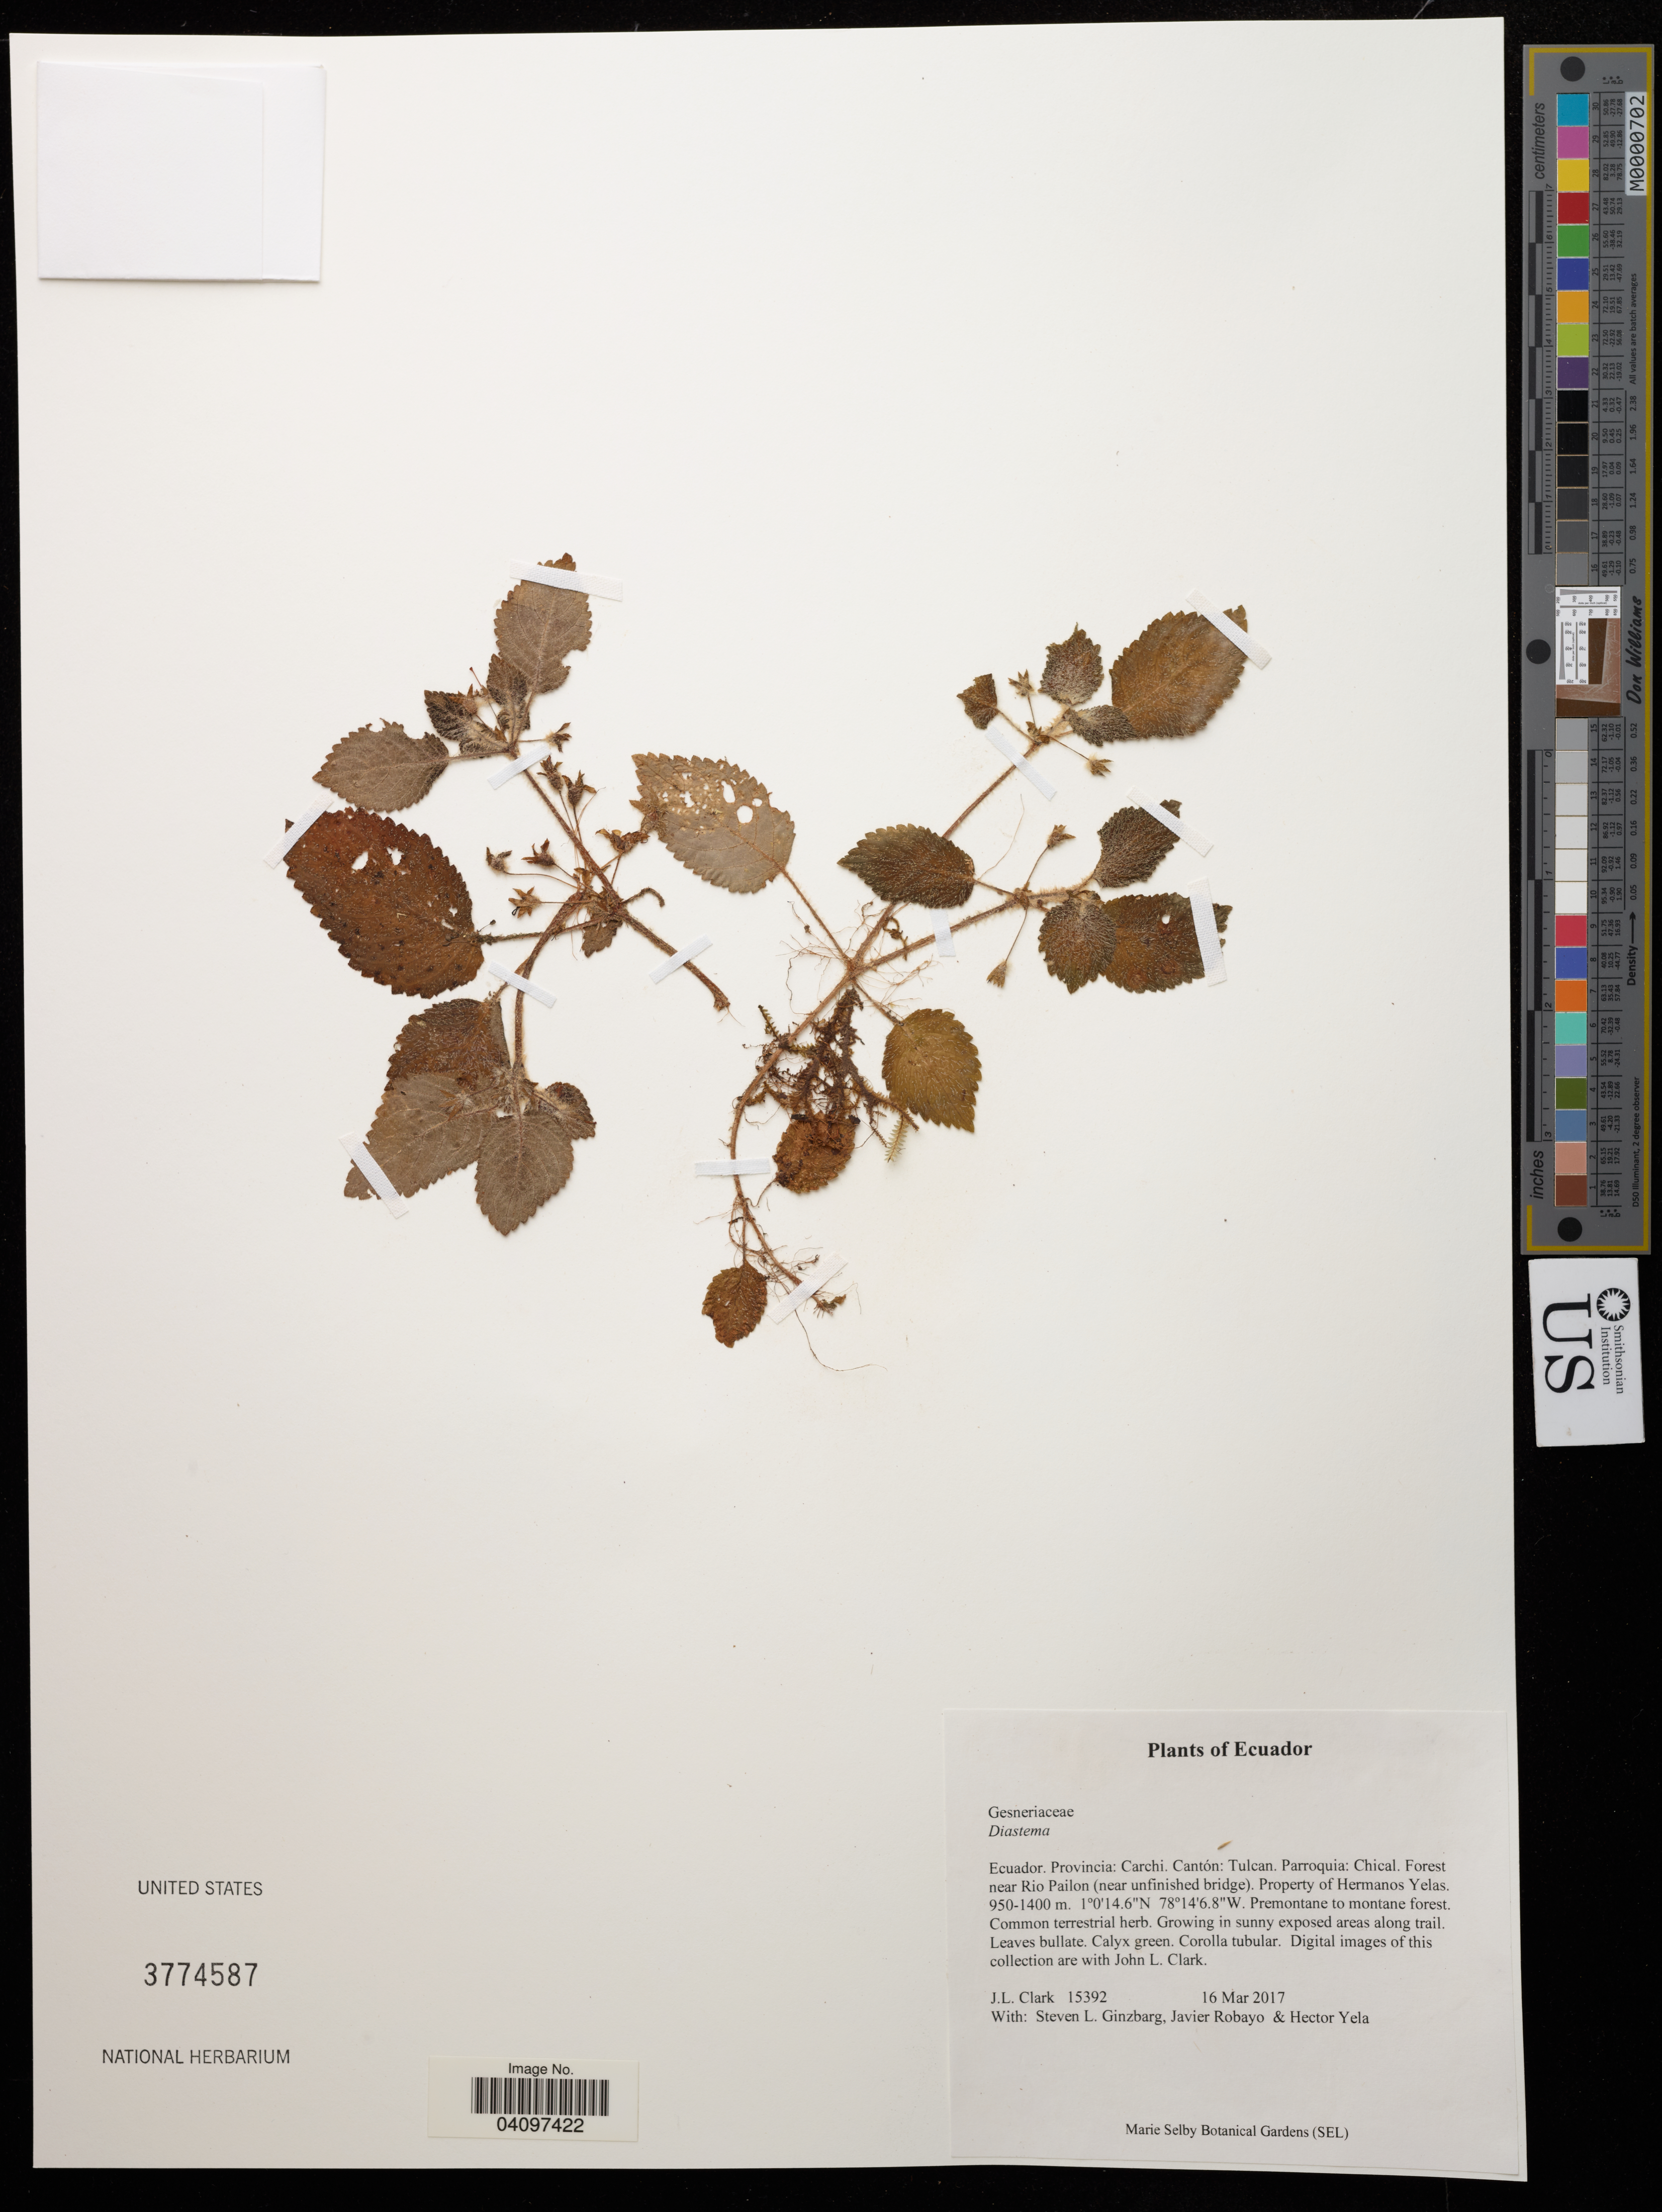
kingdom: Plantae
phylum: Tracheophyta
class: Magnoliopsida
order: Lamiales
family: Gesneriaceae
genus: Diastema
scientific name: Diastema sp.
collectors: J. Clark, S. Ginzbarg & J. Robayo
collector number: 15392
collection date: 2017-03-16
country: Ecuador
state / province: Carchi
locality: Cantón: Tulcan. Parroquia: Chical. Forest near Rio Pailon (near unfinished bridge). Property of Hermanos Yelas.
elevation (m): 950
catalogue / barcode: US 3774587